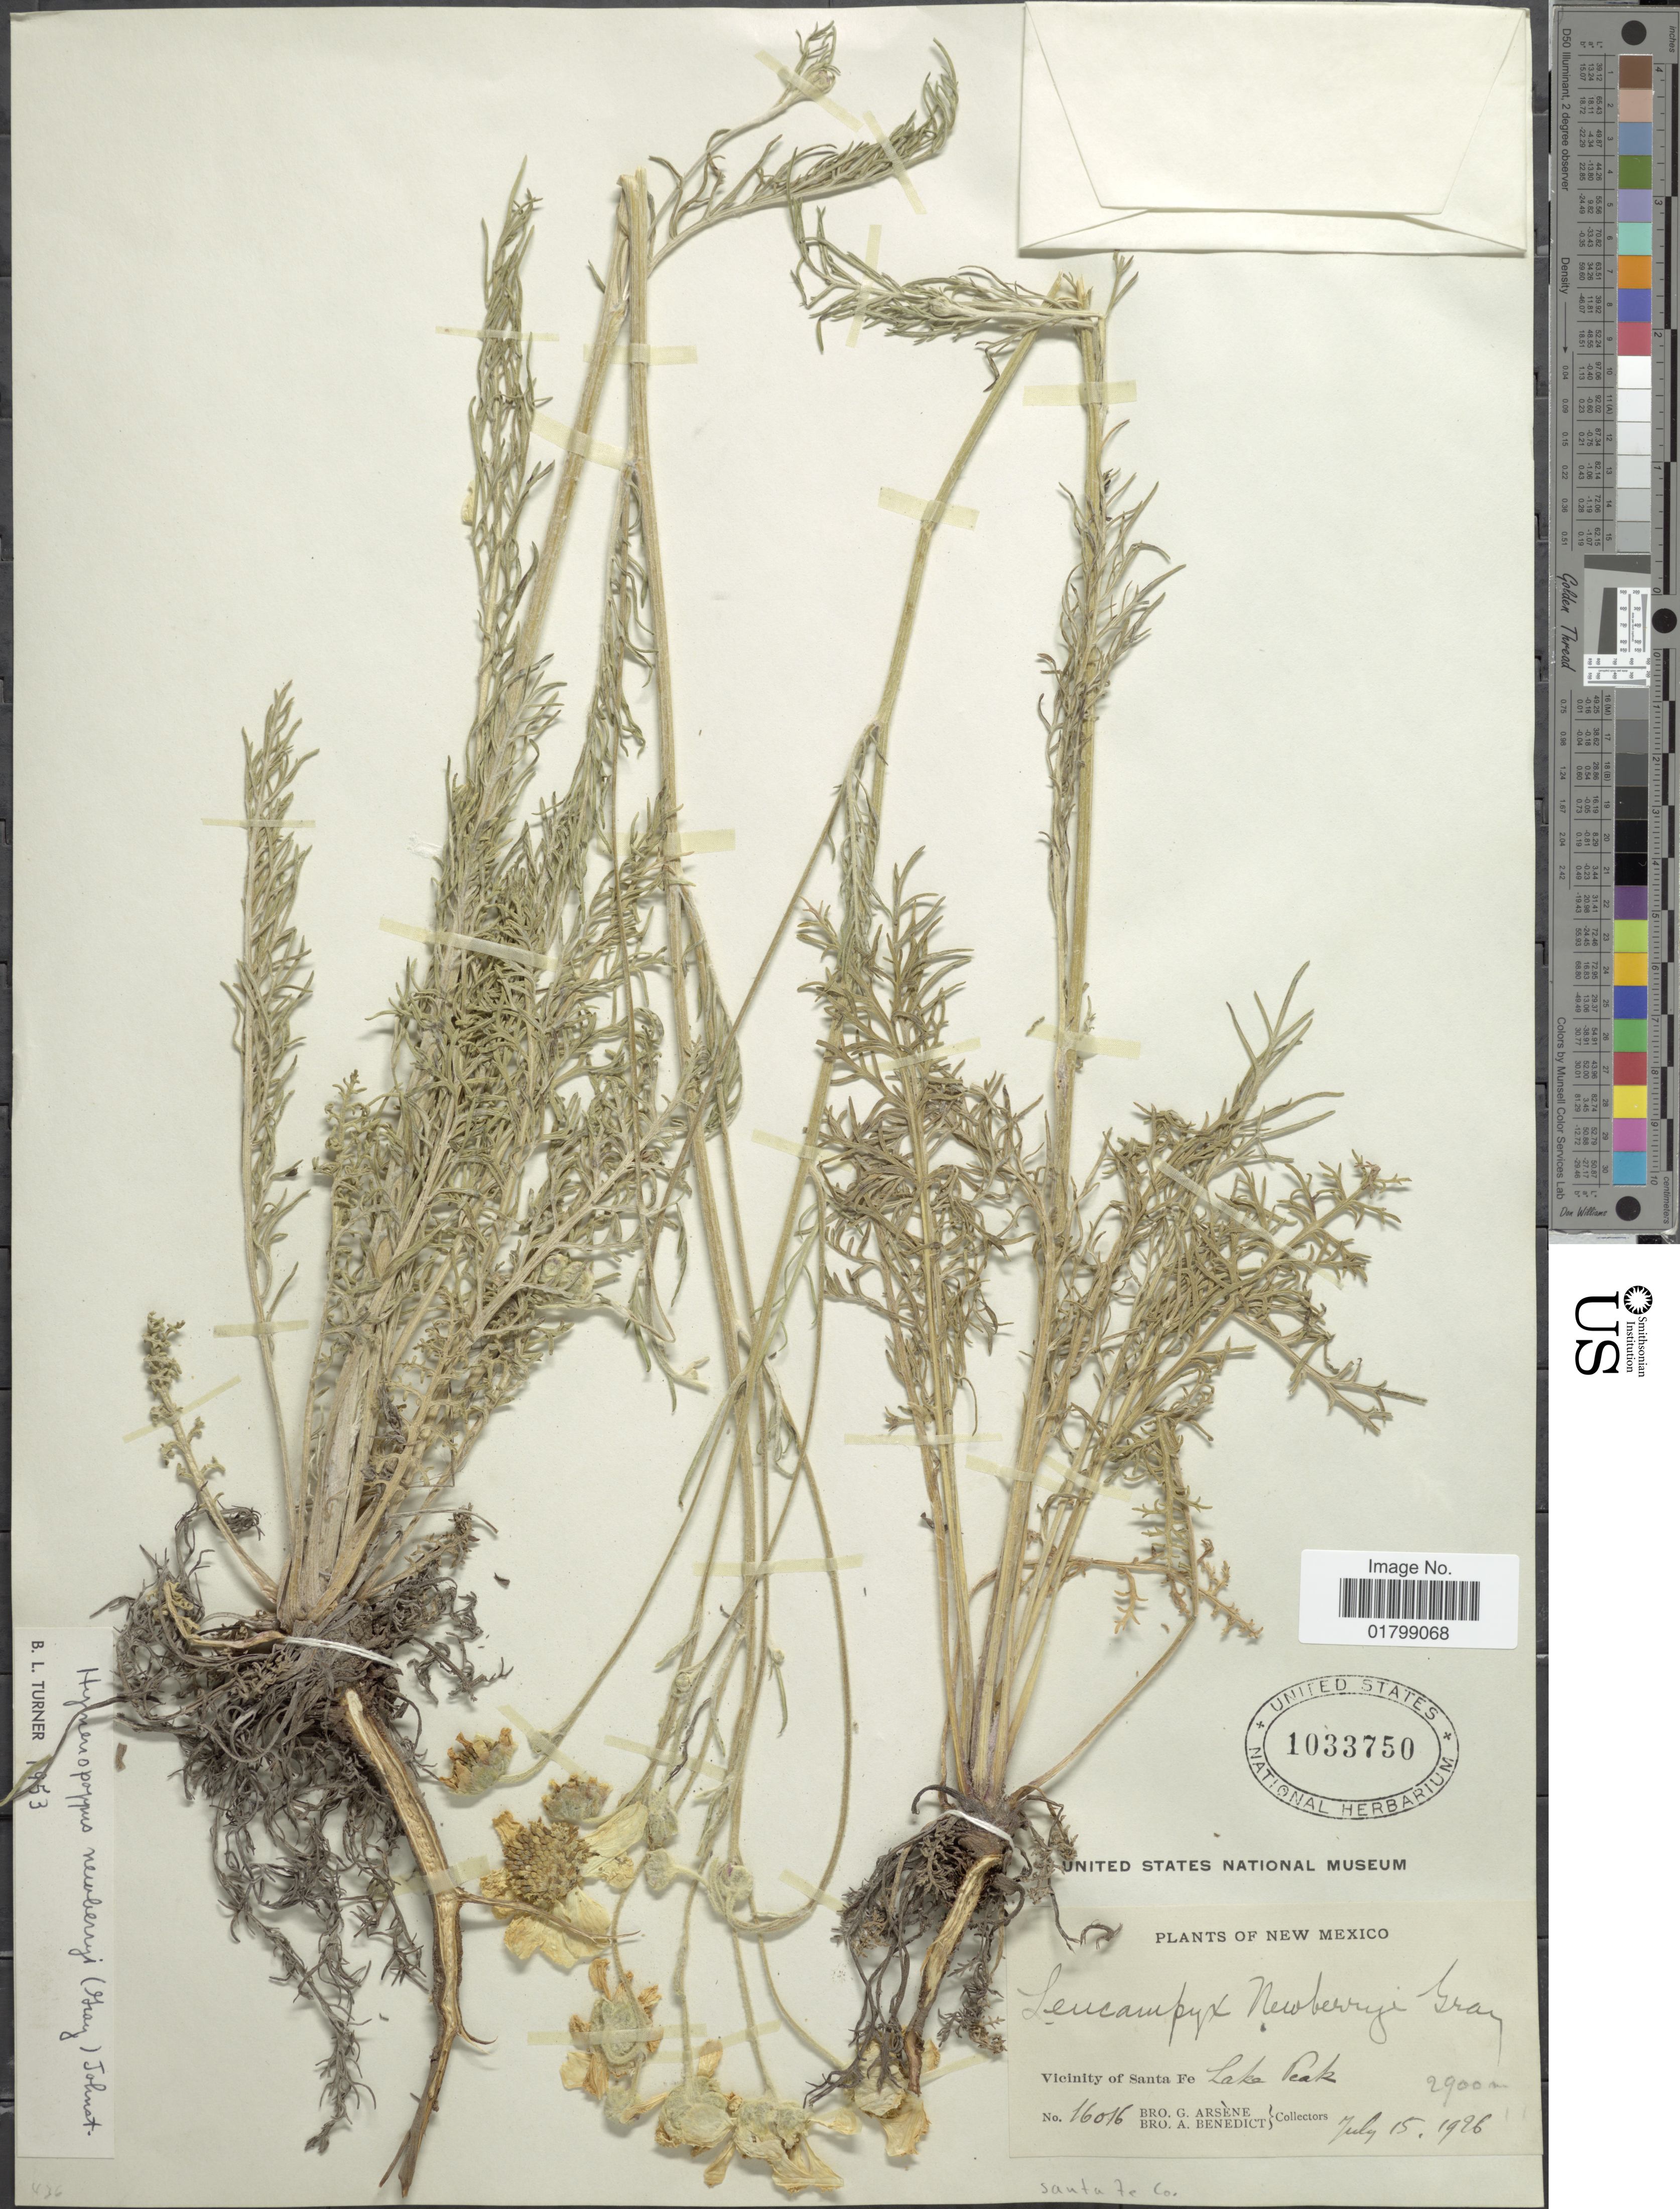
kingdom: Plantae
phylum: Tracheophyta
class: Magnoliopsida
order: Asterales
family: Asteraceae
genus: Hymenopappus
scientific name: Hymenopappus newberryi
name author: (D.D. Keck) B.L. Turner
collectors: Bro. G. Arsène & Bro. A. Benedict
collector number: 16016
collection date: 1926-07-15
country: United States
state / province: New Mexico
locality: Vicinity of Santa Fe, Lake Peak, Santa Fe Co.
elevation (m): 2900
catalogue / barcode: US 1033750